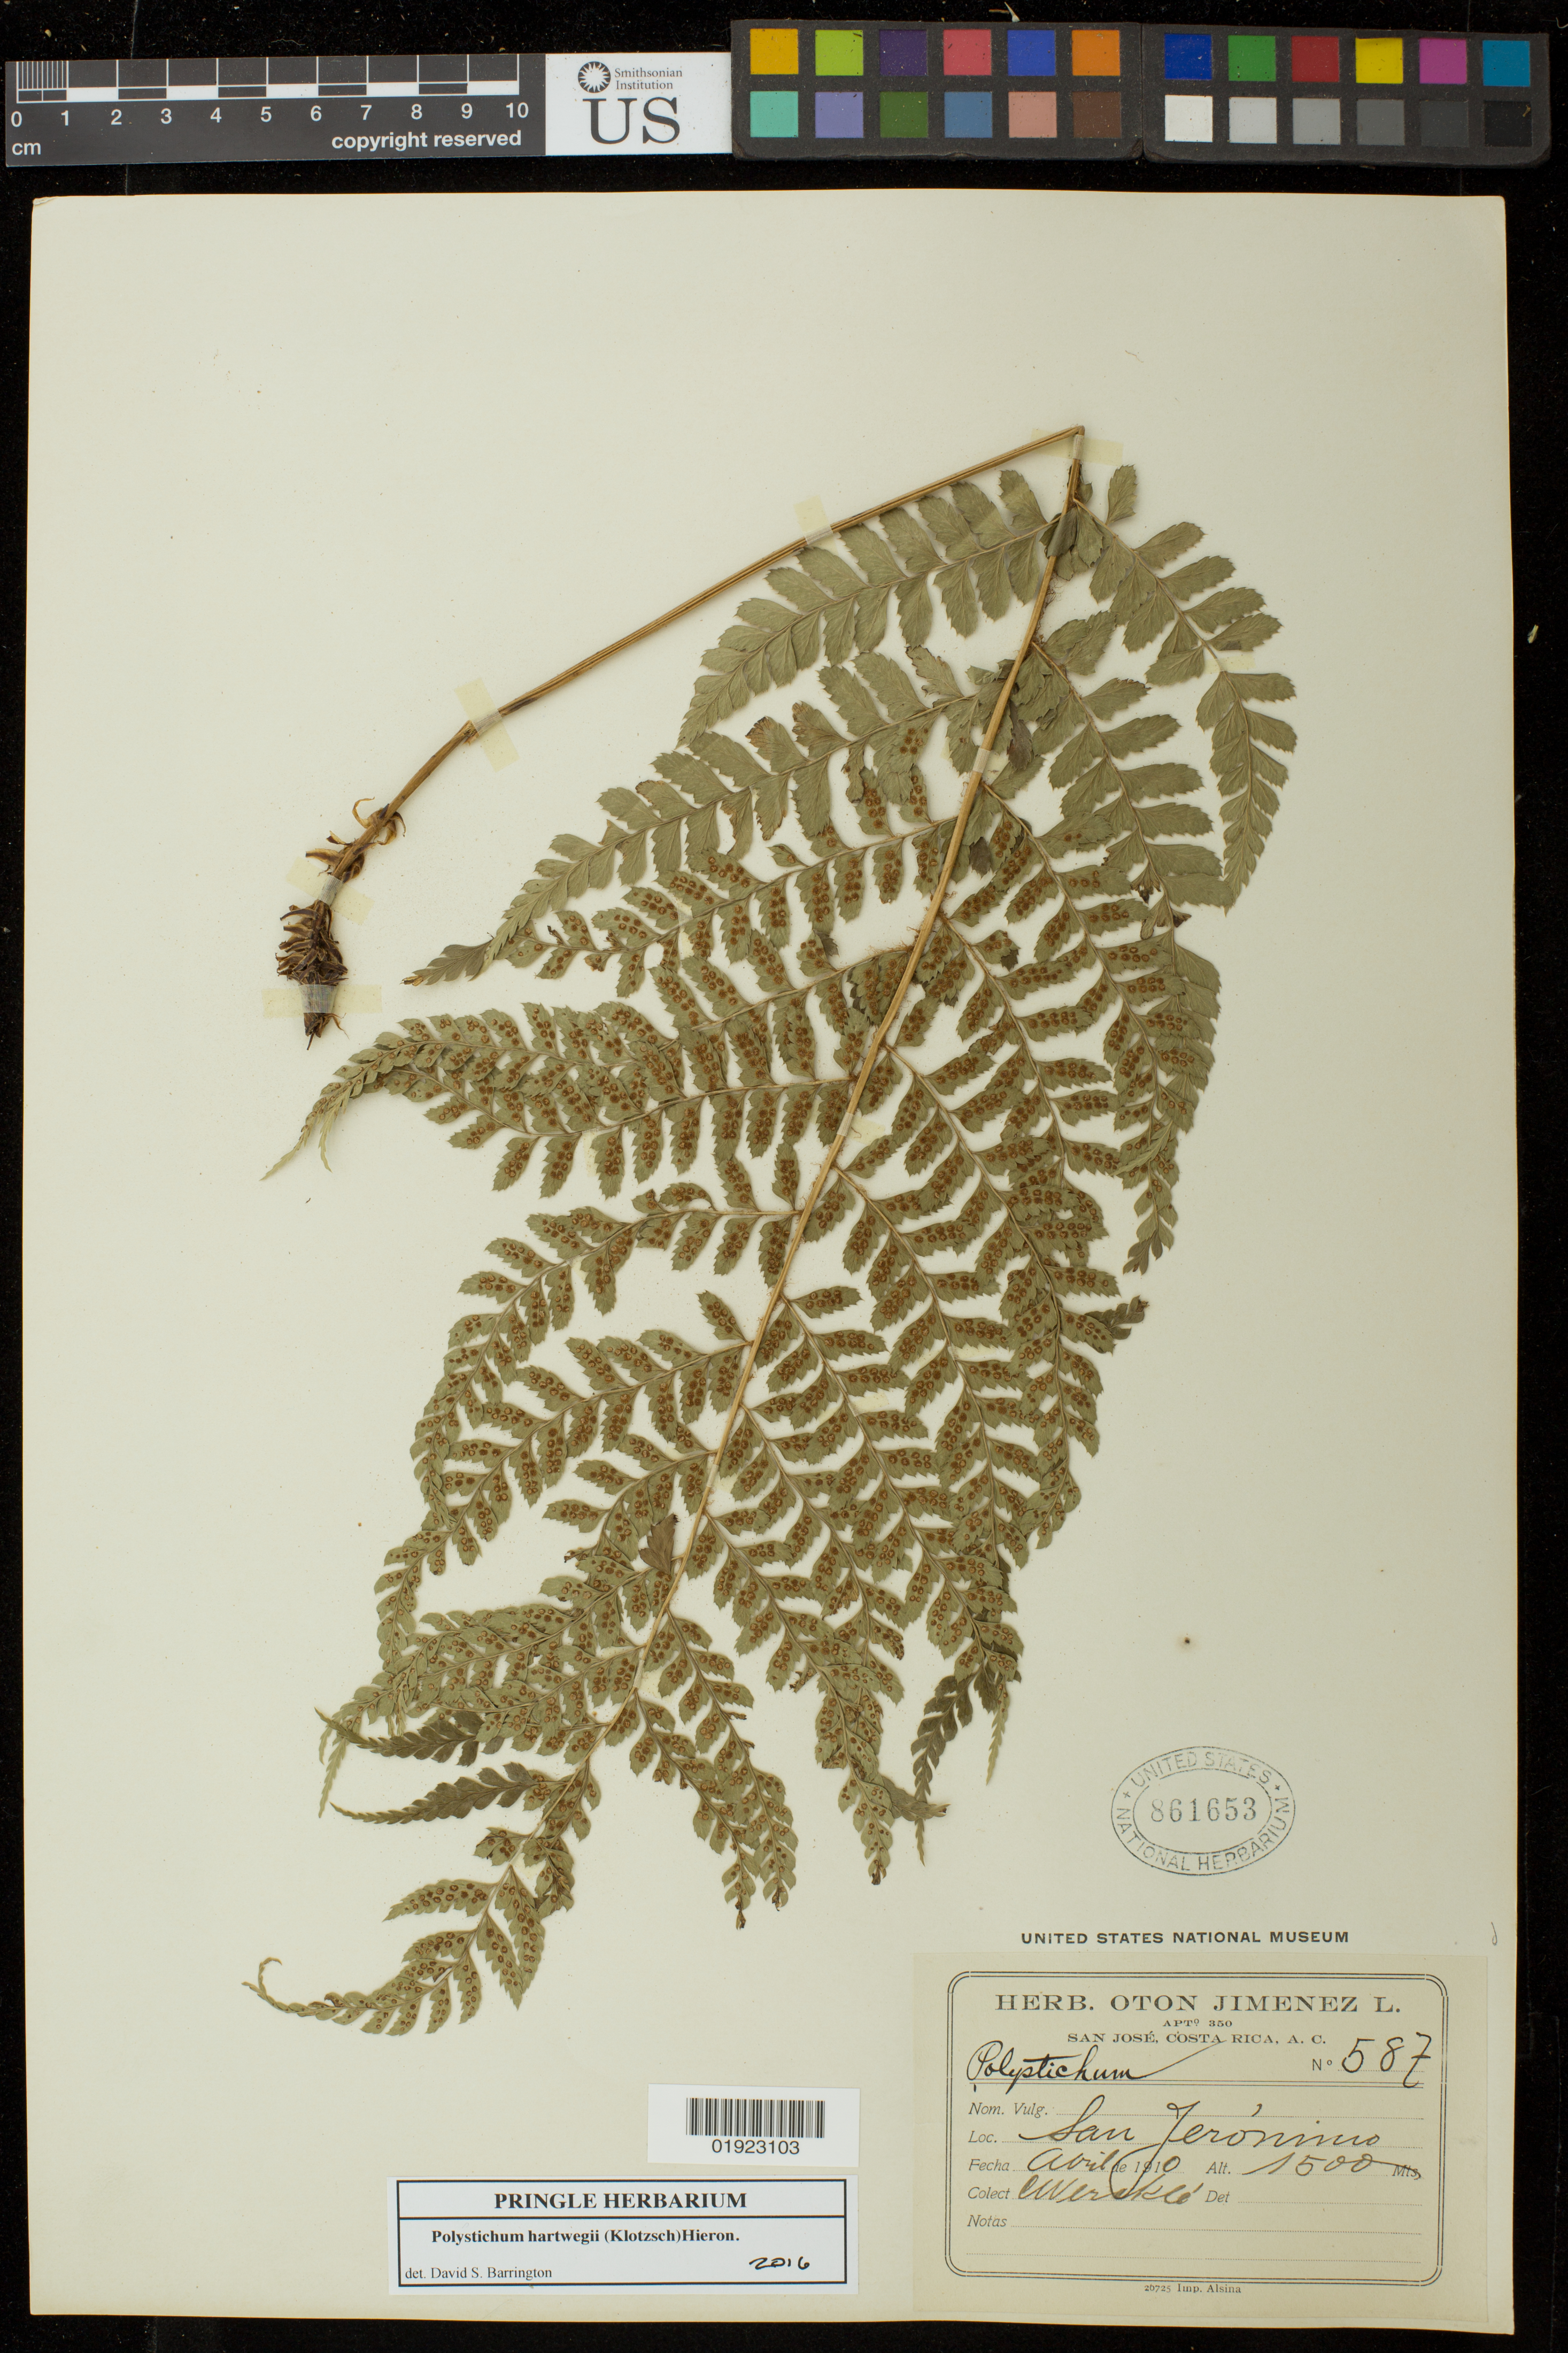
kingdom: Plantae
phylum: Tracheophyta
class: Polypodiopsida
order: Polypodiales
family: Dryopteridaceae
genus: Polystichum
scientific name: Polystichum hartwegii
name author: (Klotzsch) Hieron.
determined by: Barrington, D. S., Curator (VT), University of Vermont (UNITED STATES)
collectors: C. Wercklé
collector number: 587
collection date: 1910-04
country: Costa Rica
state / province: San José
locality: San Jeronimo.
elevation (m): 1500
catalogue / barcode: US 861653